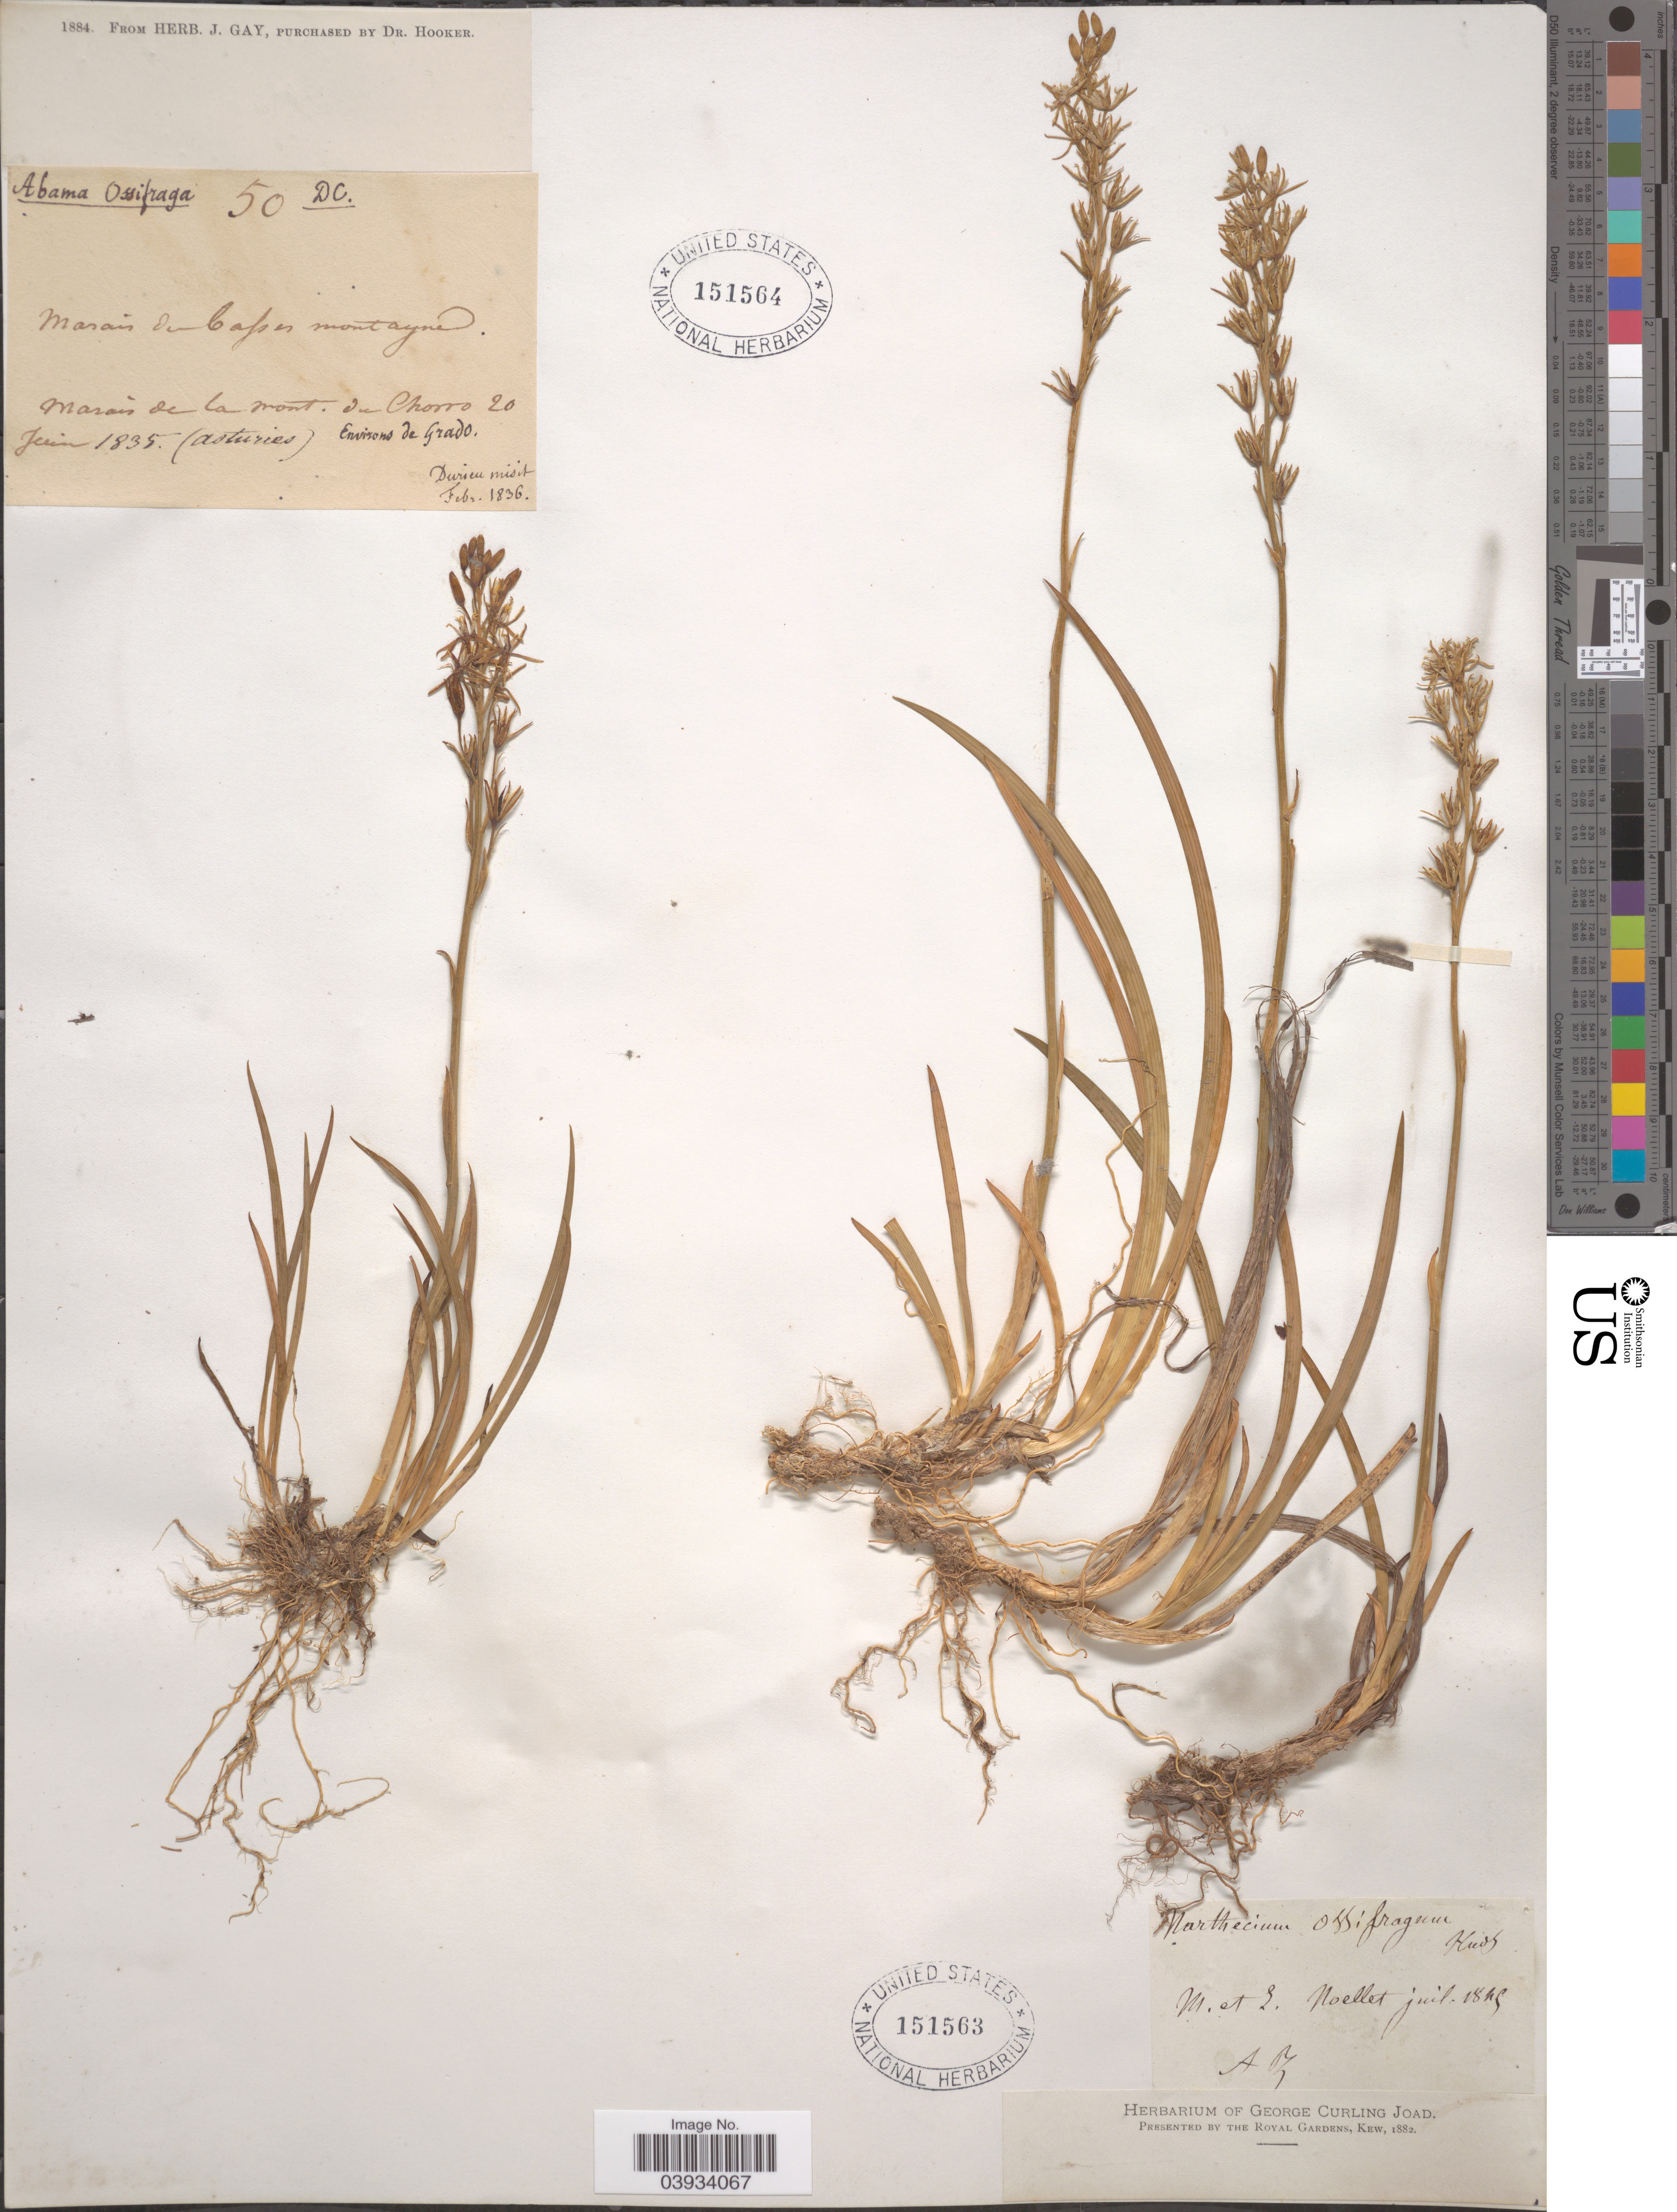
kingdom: Plantae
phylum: Tracheophyta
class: Liliopsida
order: Dioscoreales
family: Nartheciaceae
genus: Narthecium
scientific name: Narthecium ossifragum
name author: Huds.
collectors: Durieu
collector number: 50DC?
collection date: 1835-06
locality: Marais de la mont. du Chorro 20. Environs de Grado.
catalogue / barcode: US 151564-2